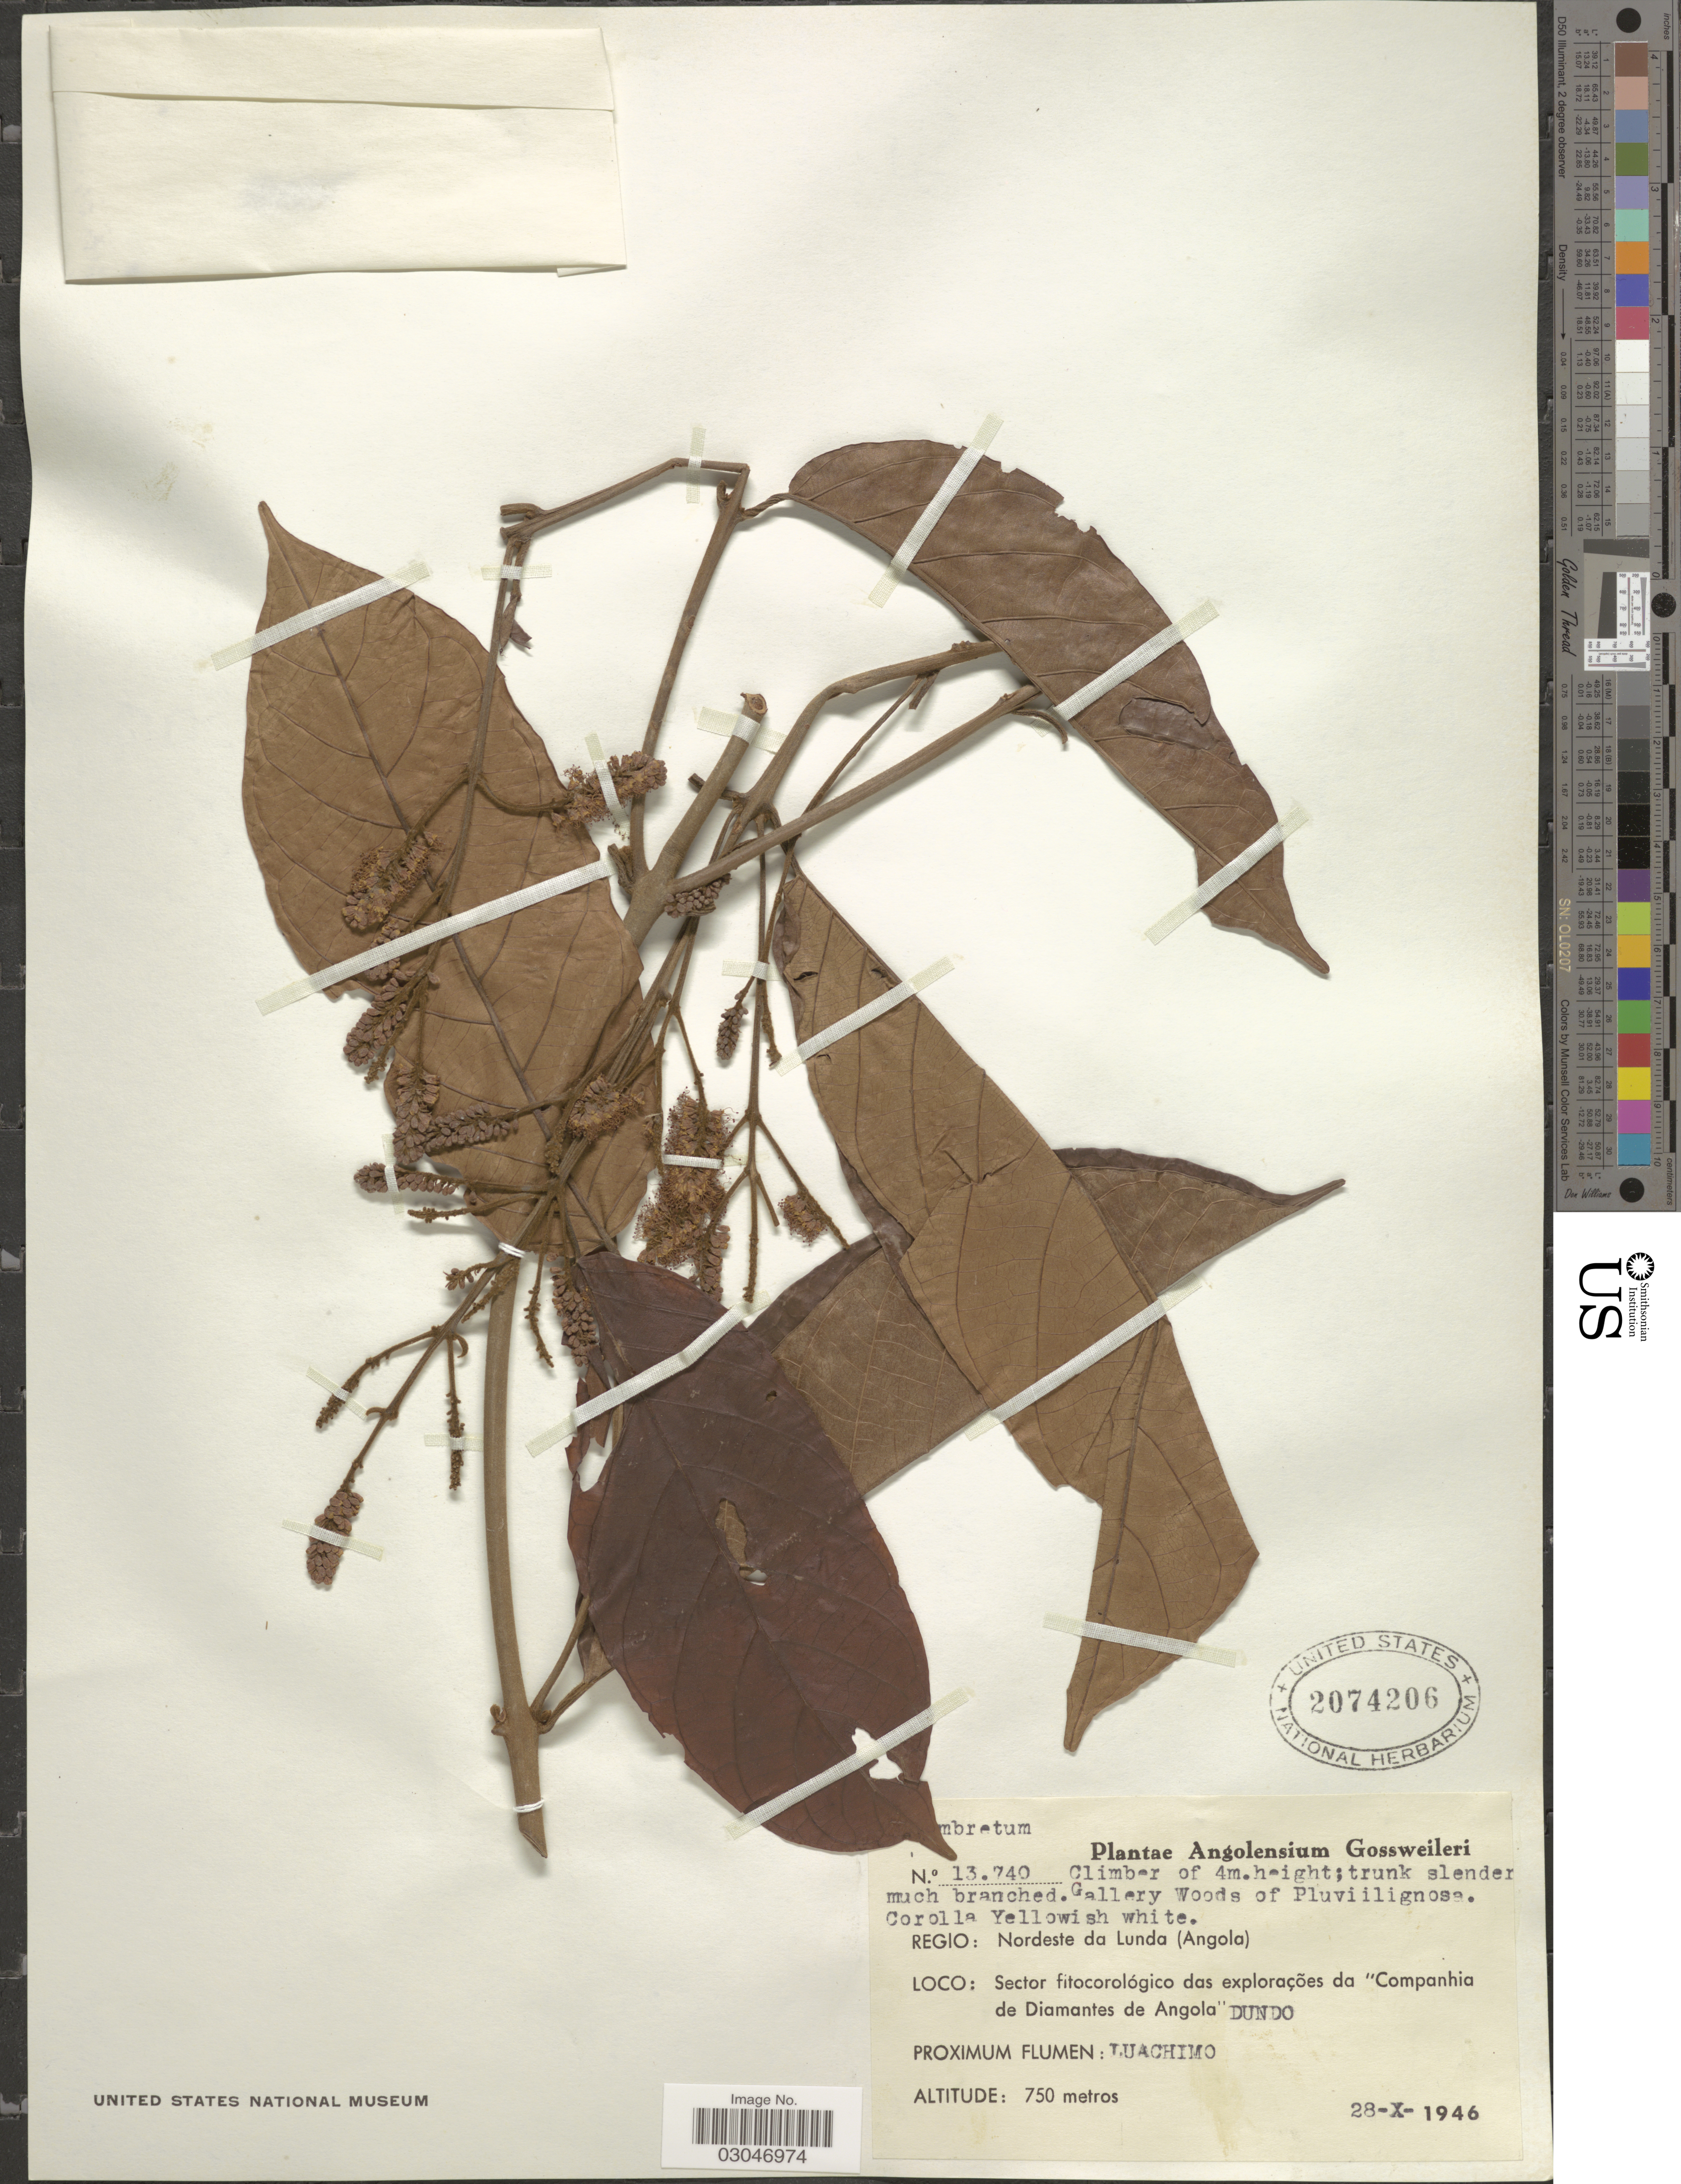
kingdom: Plantae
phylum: Tracheophyta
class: Magnoliopsida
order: Myrtales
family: Combretaceae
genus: Combretum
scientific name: Combretum sp.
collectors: -. Gossweiler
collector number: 13740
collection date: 1946-10-28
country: Angola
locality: Regio: Nordeste da Lunda (Angola), Sector fitocorológico das explorações da "Campanhia de Diamantes de Angola" Dundo.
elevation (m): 750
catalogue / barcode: US 2074206